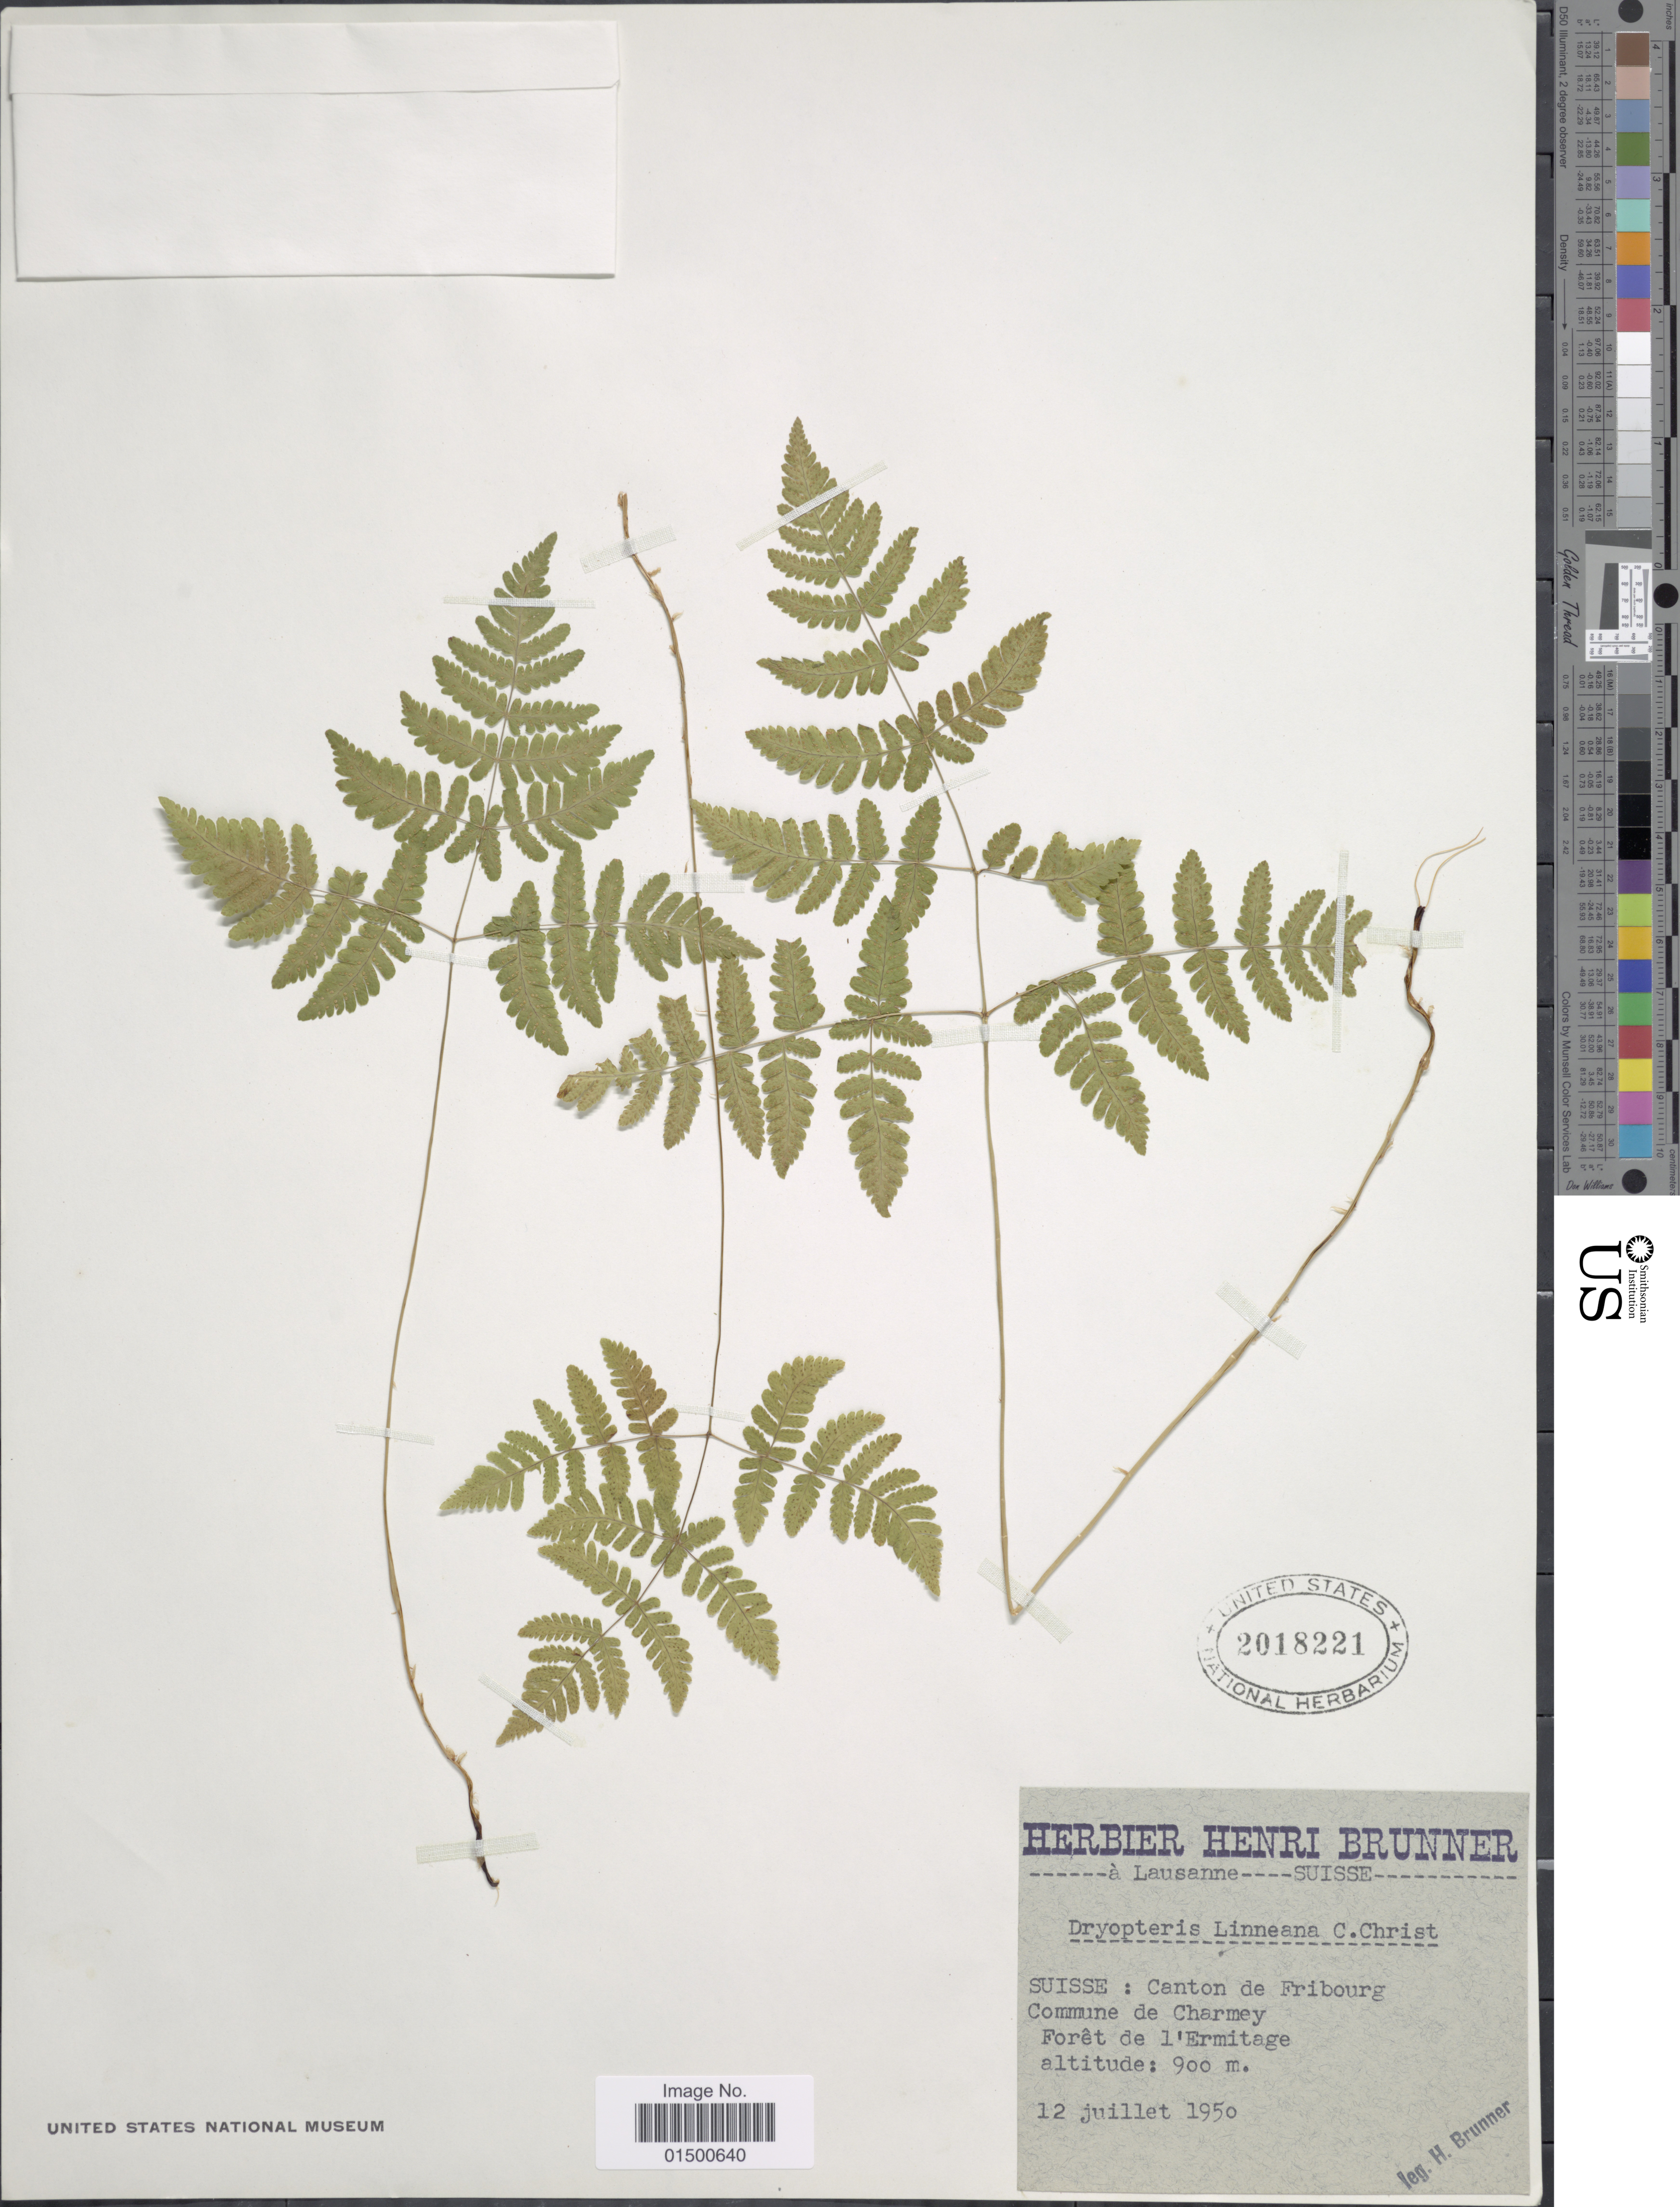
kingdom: Plantae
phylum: Tracheophyta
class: Polypodiopsida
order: Polypodiales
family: Cystopteridaceae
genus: Gymnocarpium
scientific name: Gymnocarpium disjunctum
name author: (Rupr.) Ching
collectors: H. Brunner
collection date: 1950-07-12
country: Switzerland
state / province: Fribourg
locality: Suisse: Canton de Fribourg Commune de Charmey, Foret de l'Ermitage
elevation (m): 900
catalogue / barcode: US 2018221